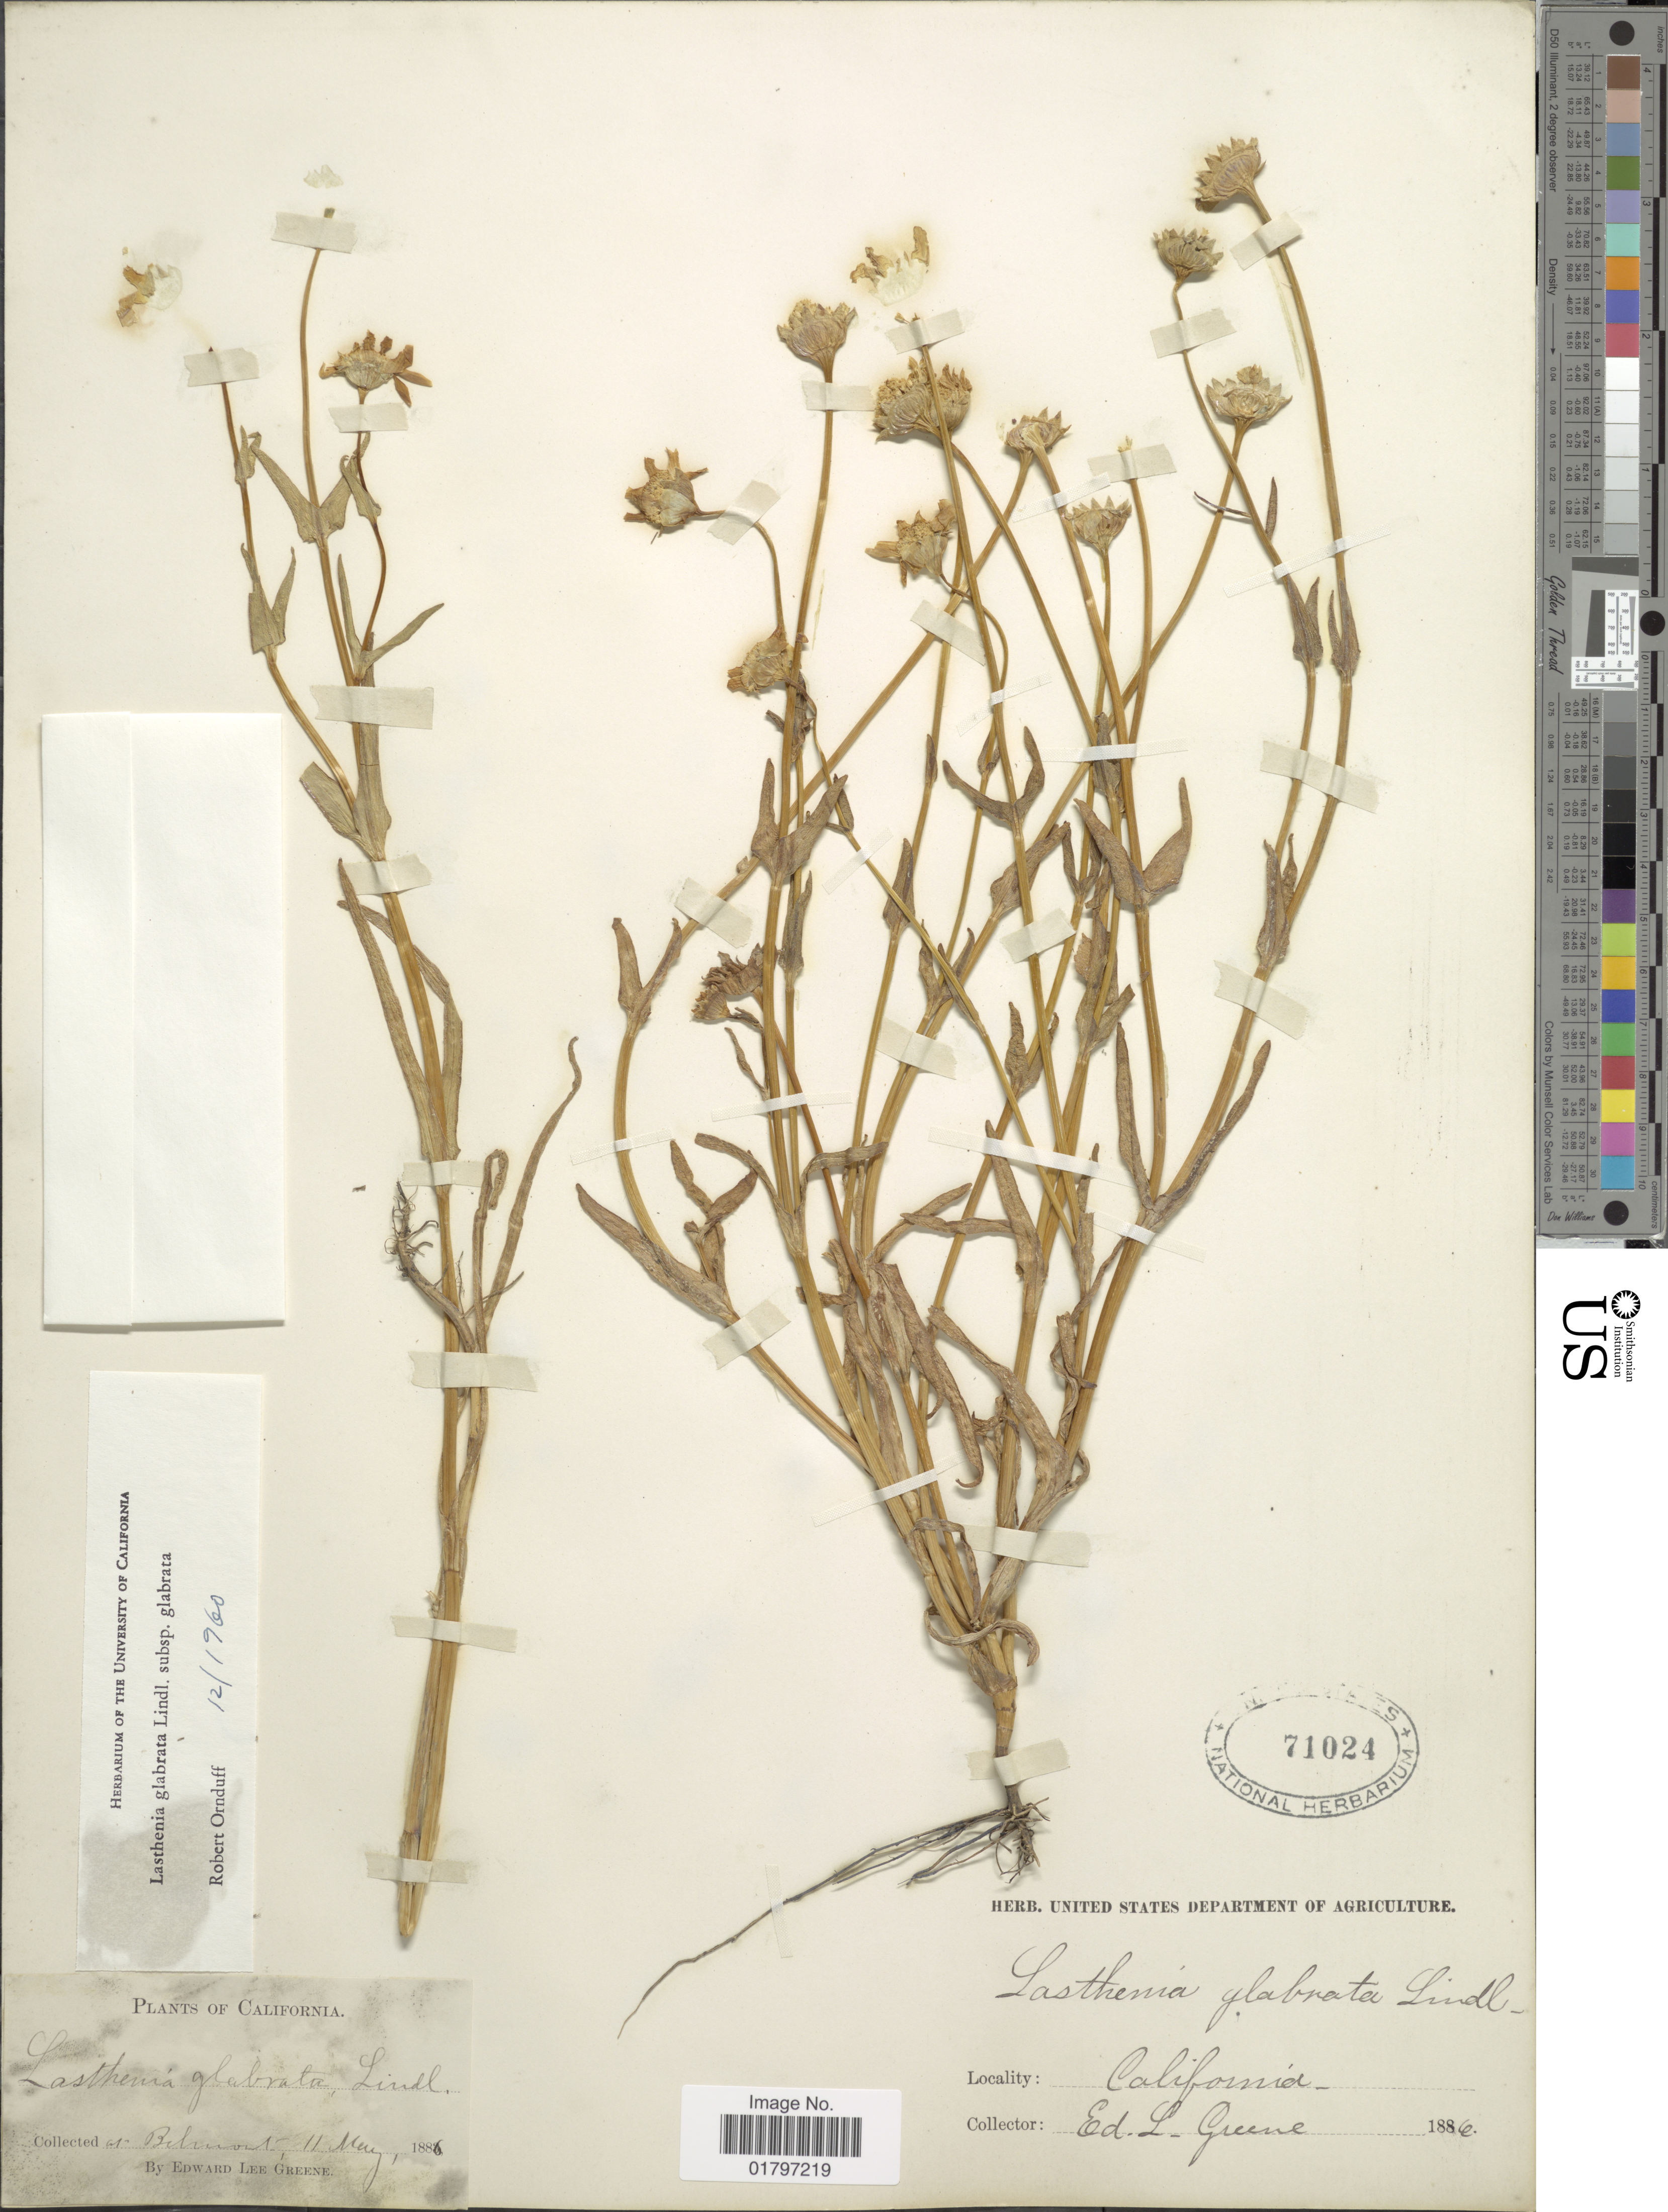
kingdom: Plantae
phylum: Tracheophyta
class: Magnoliopsida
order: Asterales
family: Asteraceae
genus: Lasthenia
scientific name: Lasthenia glabrata subsp. glabrata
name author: Lindl.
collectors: E. L. Greene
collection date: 1886-05-11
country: United States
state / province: California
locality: At Belmont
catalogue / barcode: US 71024